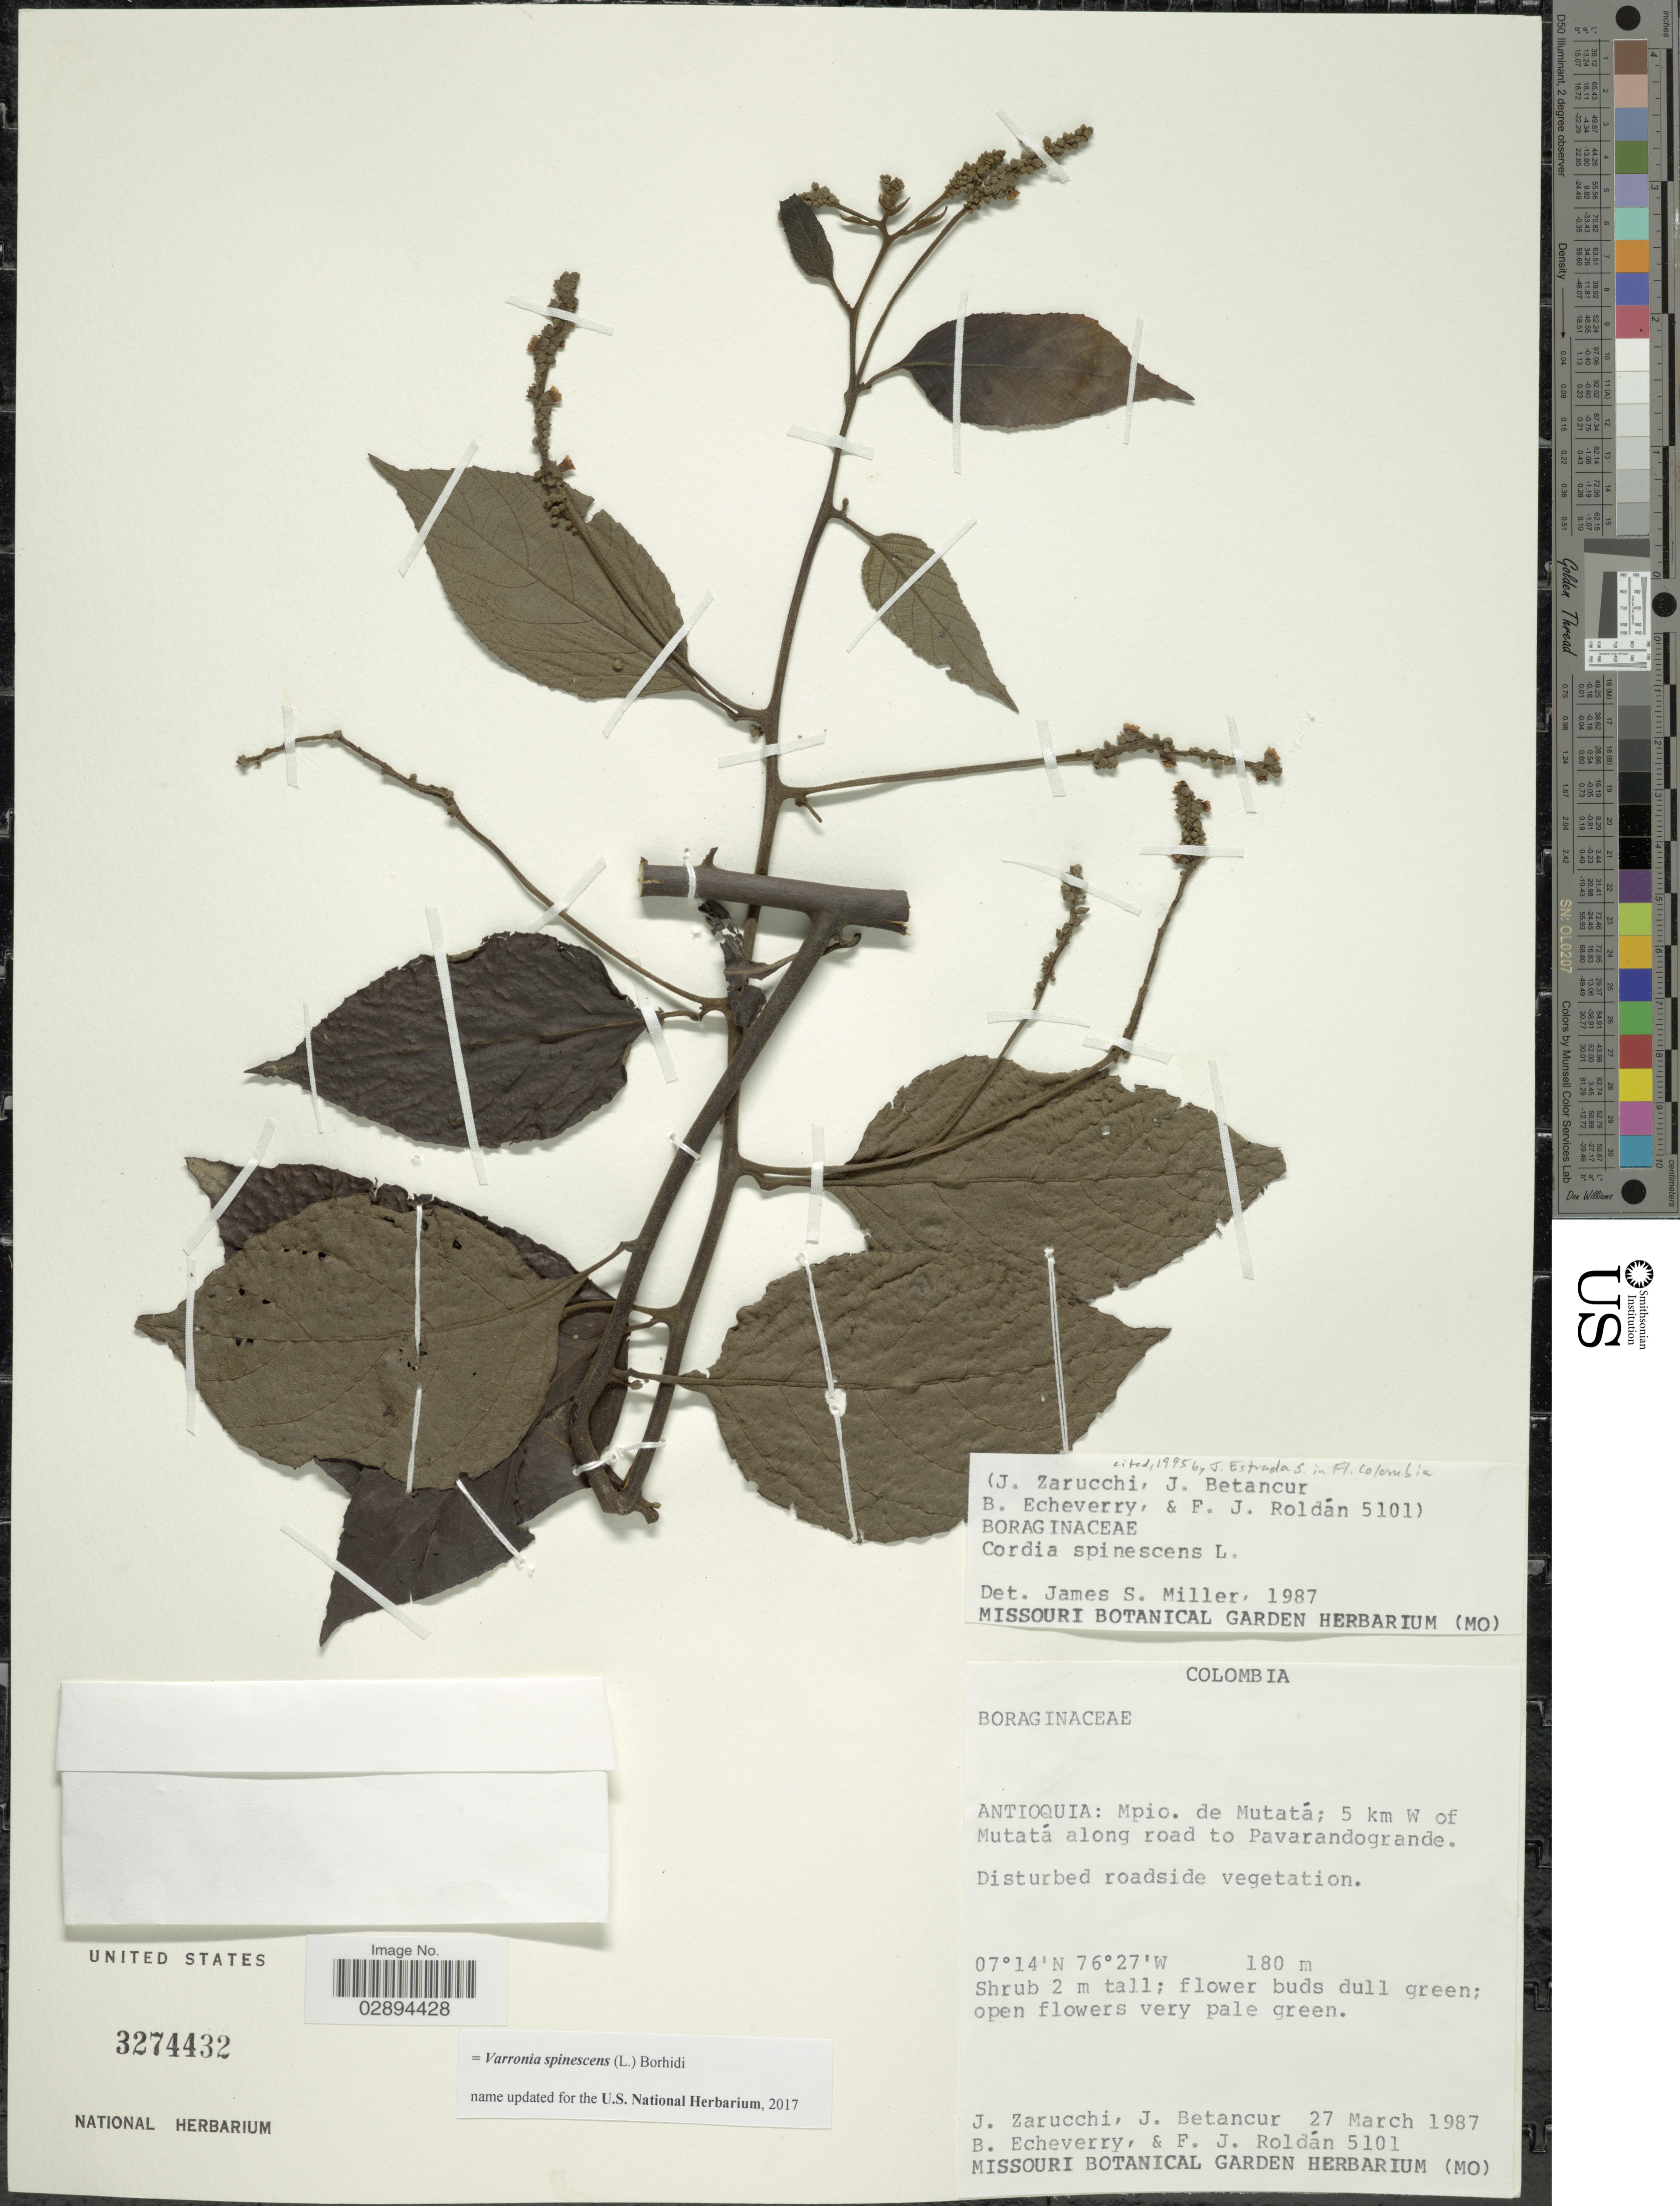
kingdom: Plantae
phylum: Tracheophyta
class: Magnoliopsida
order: Boraginales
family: Cordiaceae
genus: Varronia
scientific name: Varronia spinescens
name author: (L.) Borhidi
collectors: J. L. Zarucchi, J. Betancur, B. Echeverry & F. J. Roldán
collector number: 5101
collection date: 1987-03-27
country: Colombia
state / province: Antioquia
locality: Mpio. de Mutatá, 5 km W of Mutatá along road to Pavarandogrande.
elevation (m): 180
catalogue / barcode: US 3274432